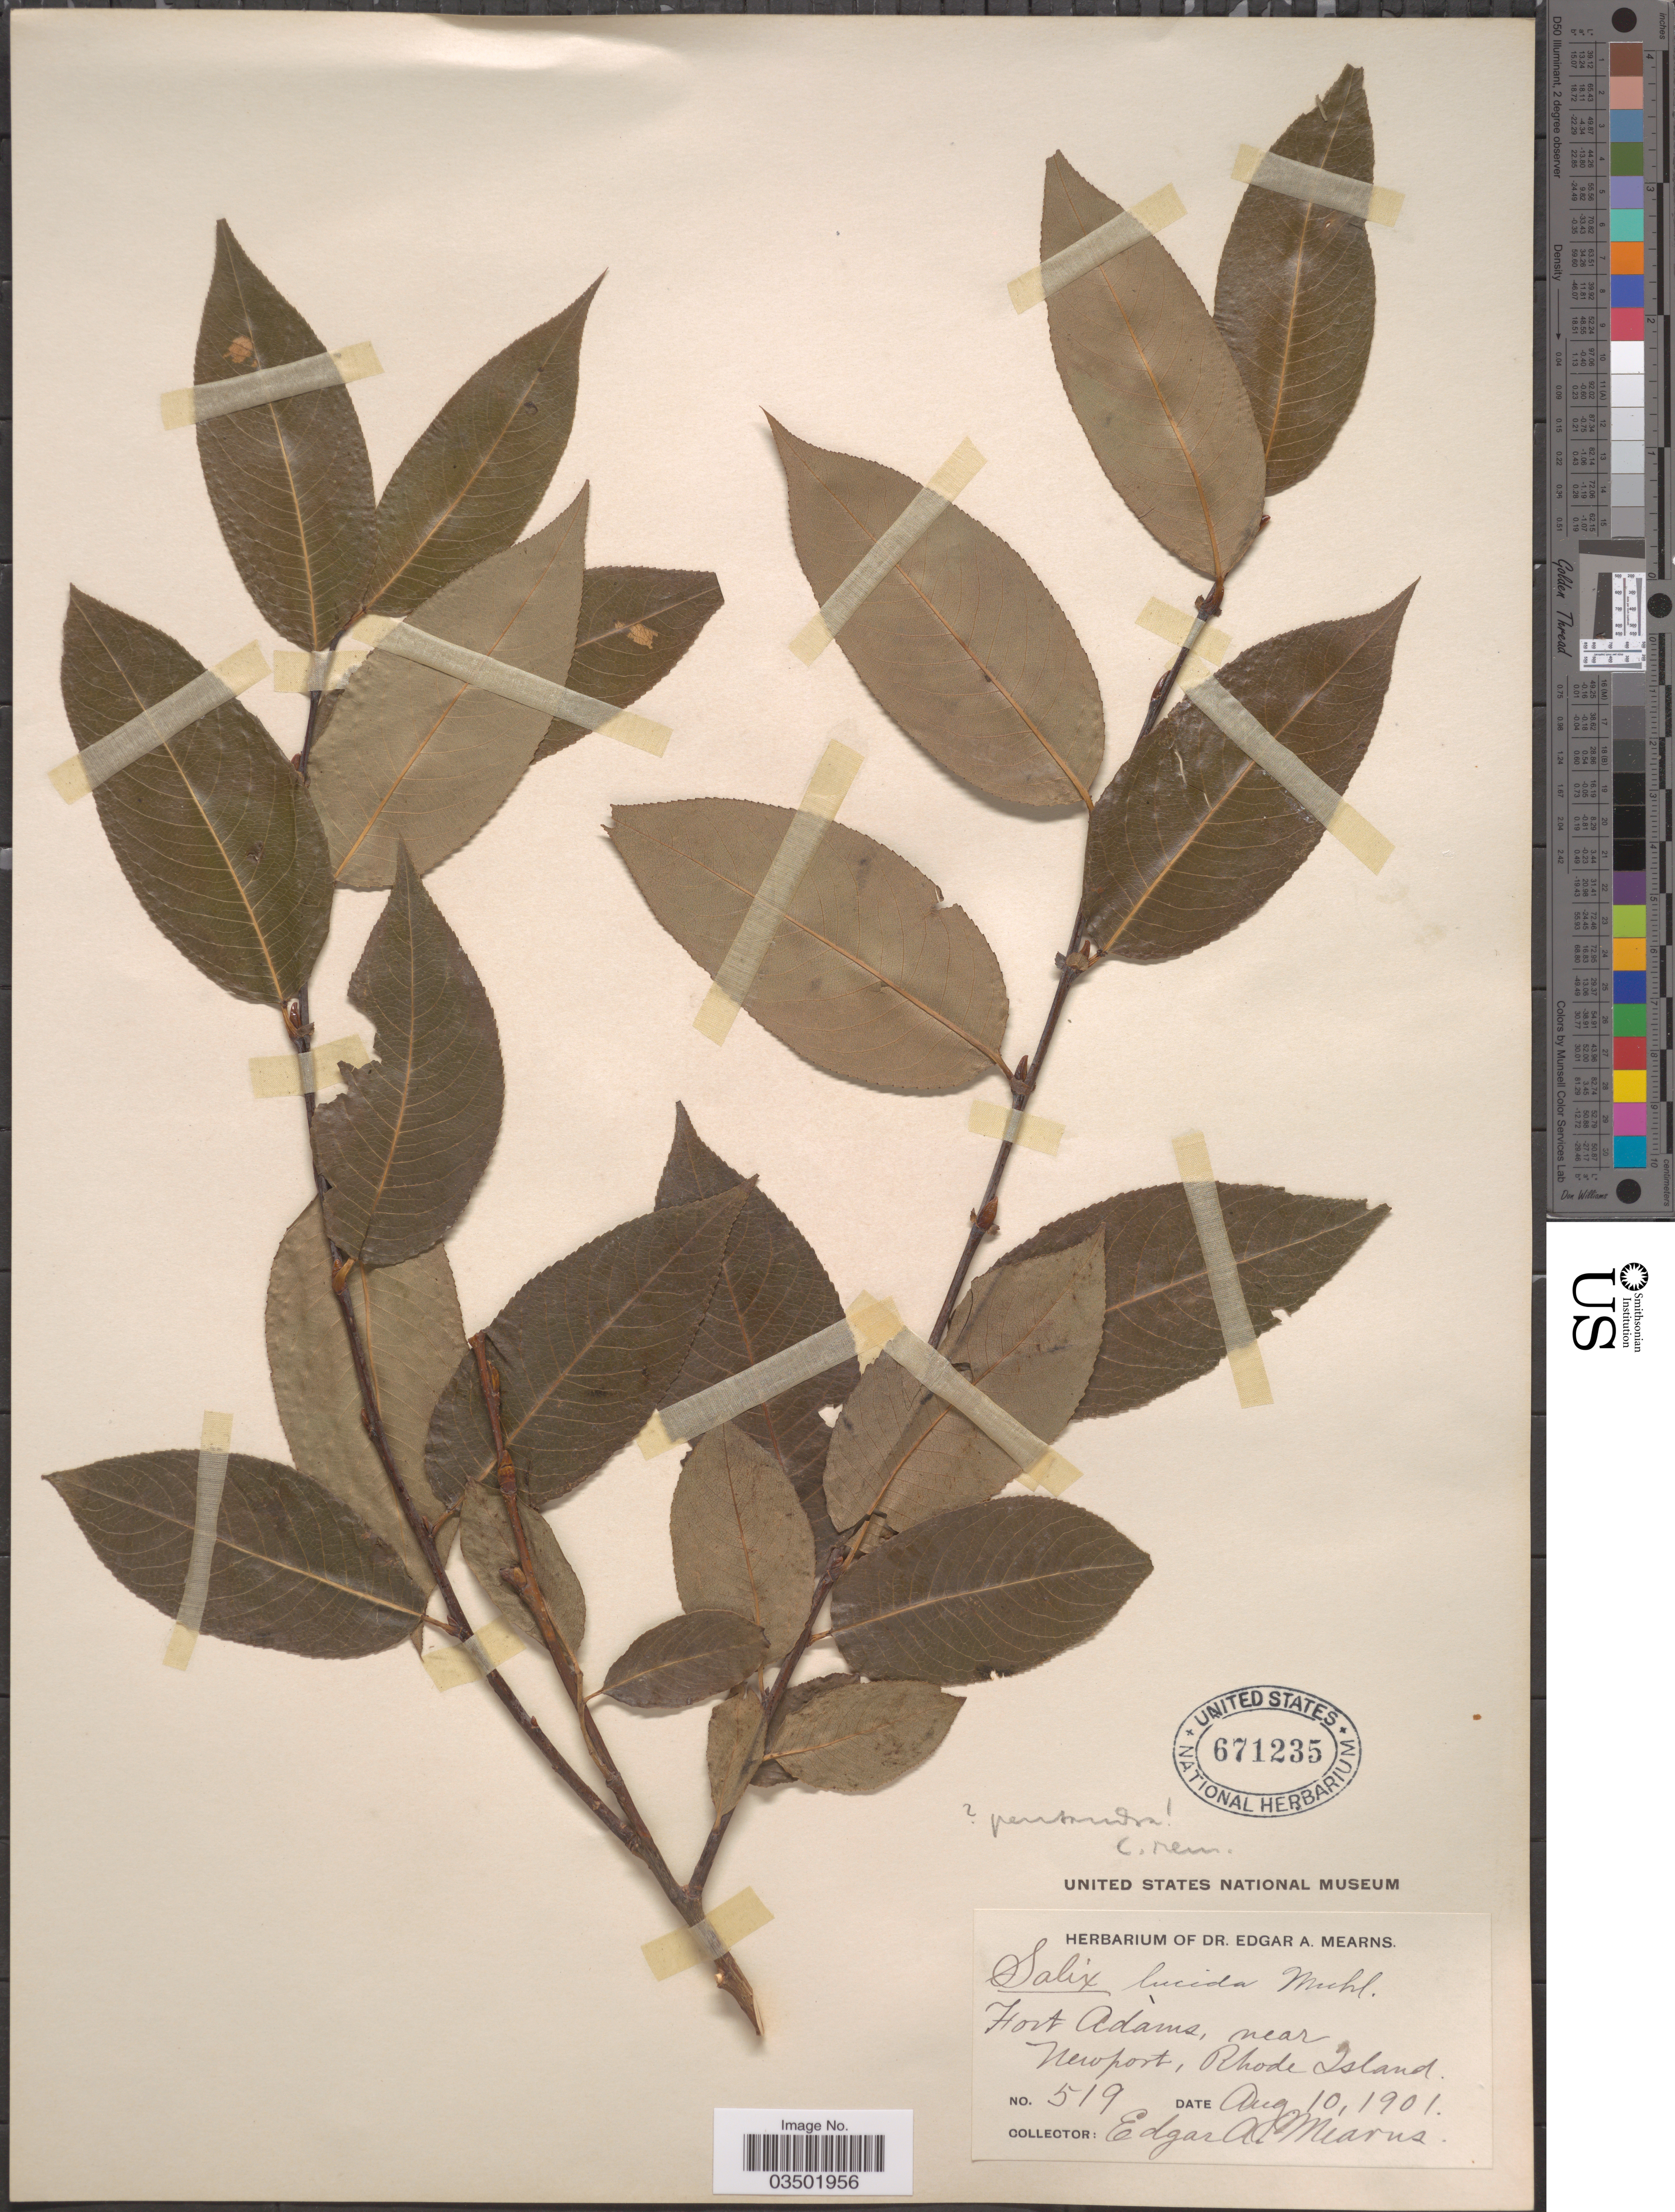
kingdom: Plantae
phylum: Tracheophyta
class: Magnoliopsida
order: Malpighiales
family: Salicaceae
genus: Salix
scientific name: Salix pentandra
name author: L.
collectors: E. A. Mearns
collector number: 519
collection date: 1901-08-10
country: United States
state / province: Rhode Island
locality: Fort Adams, near Newport.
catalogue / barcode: US 671235